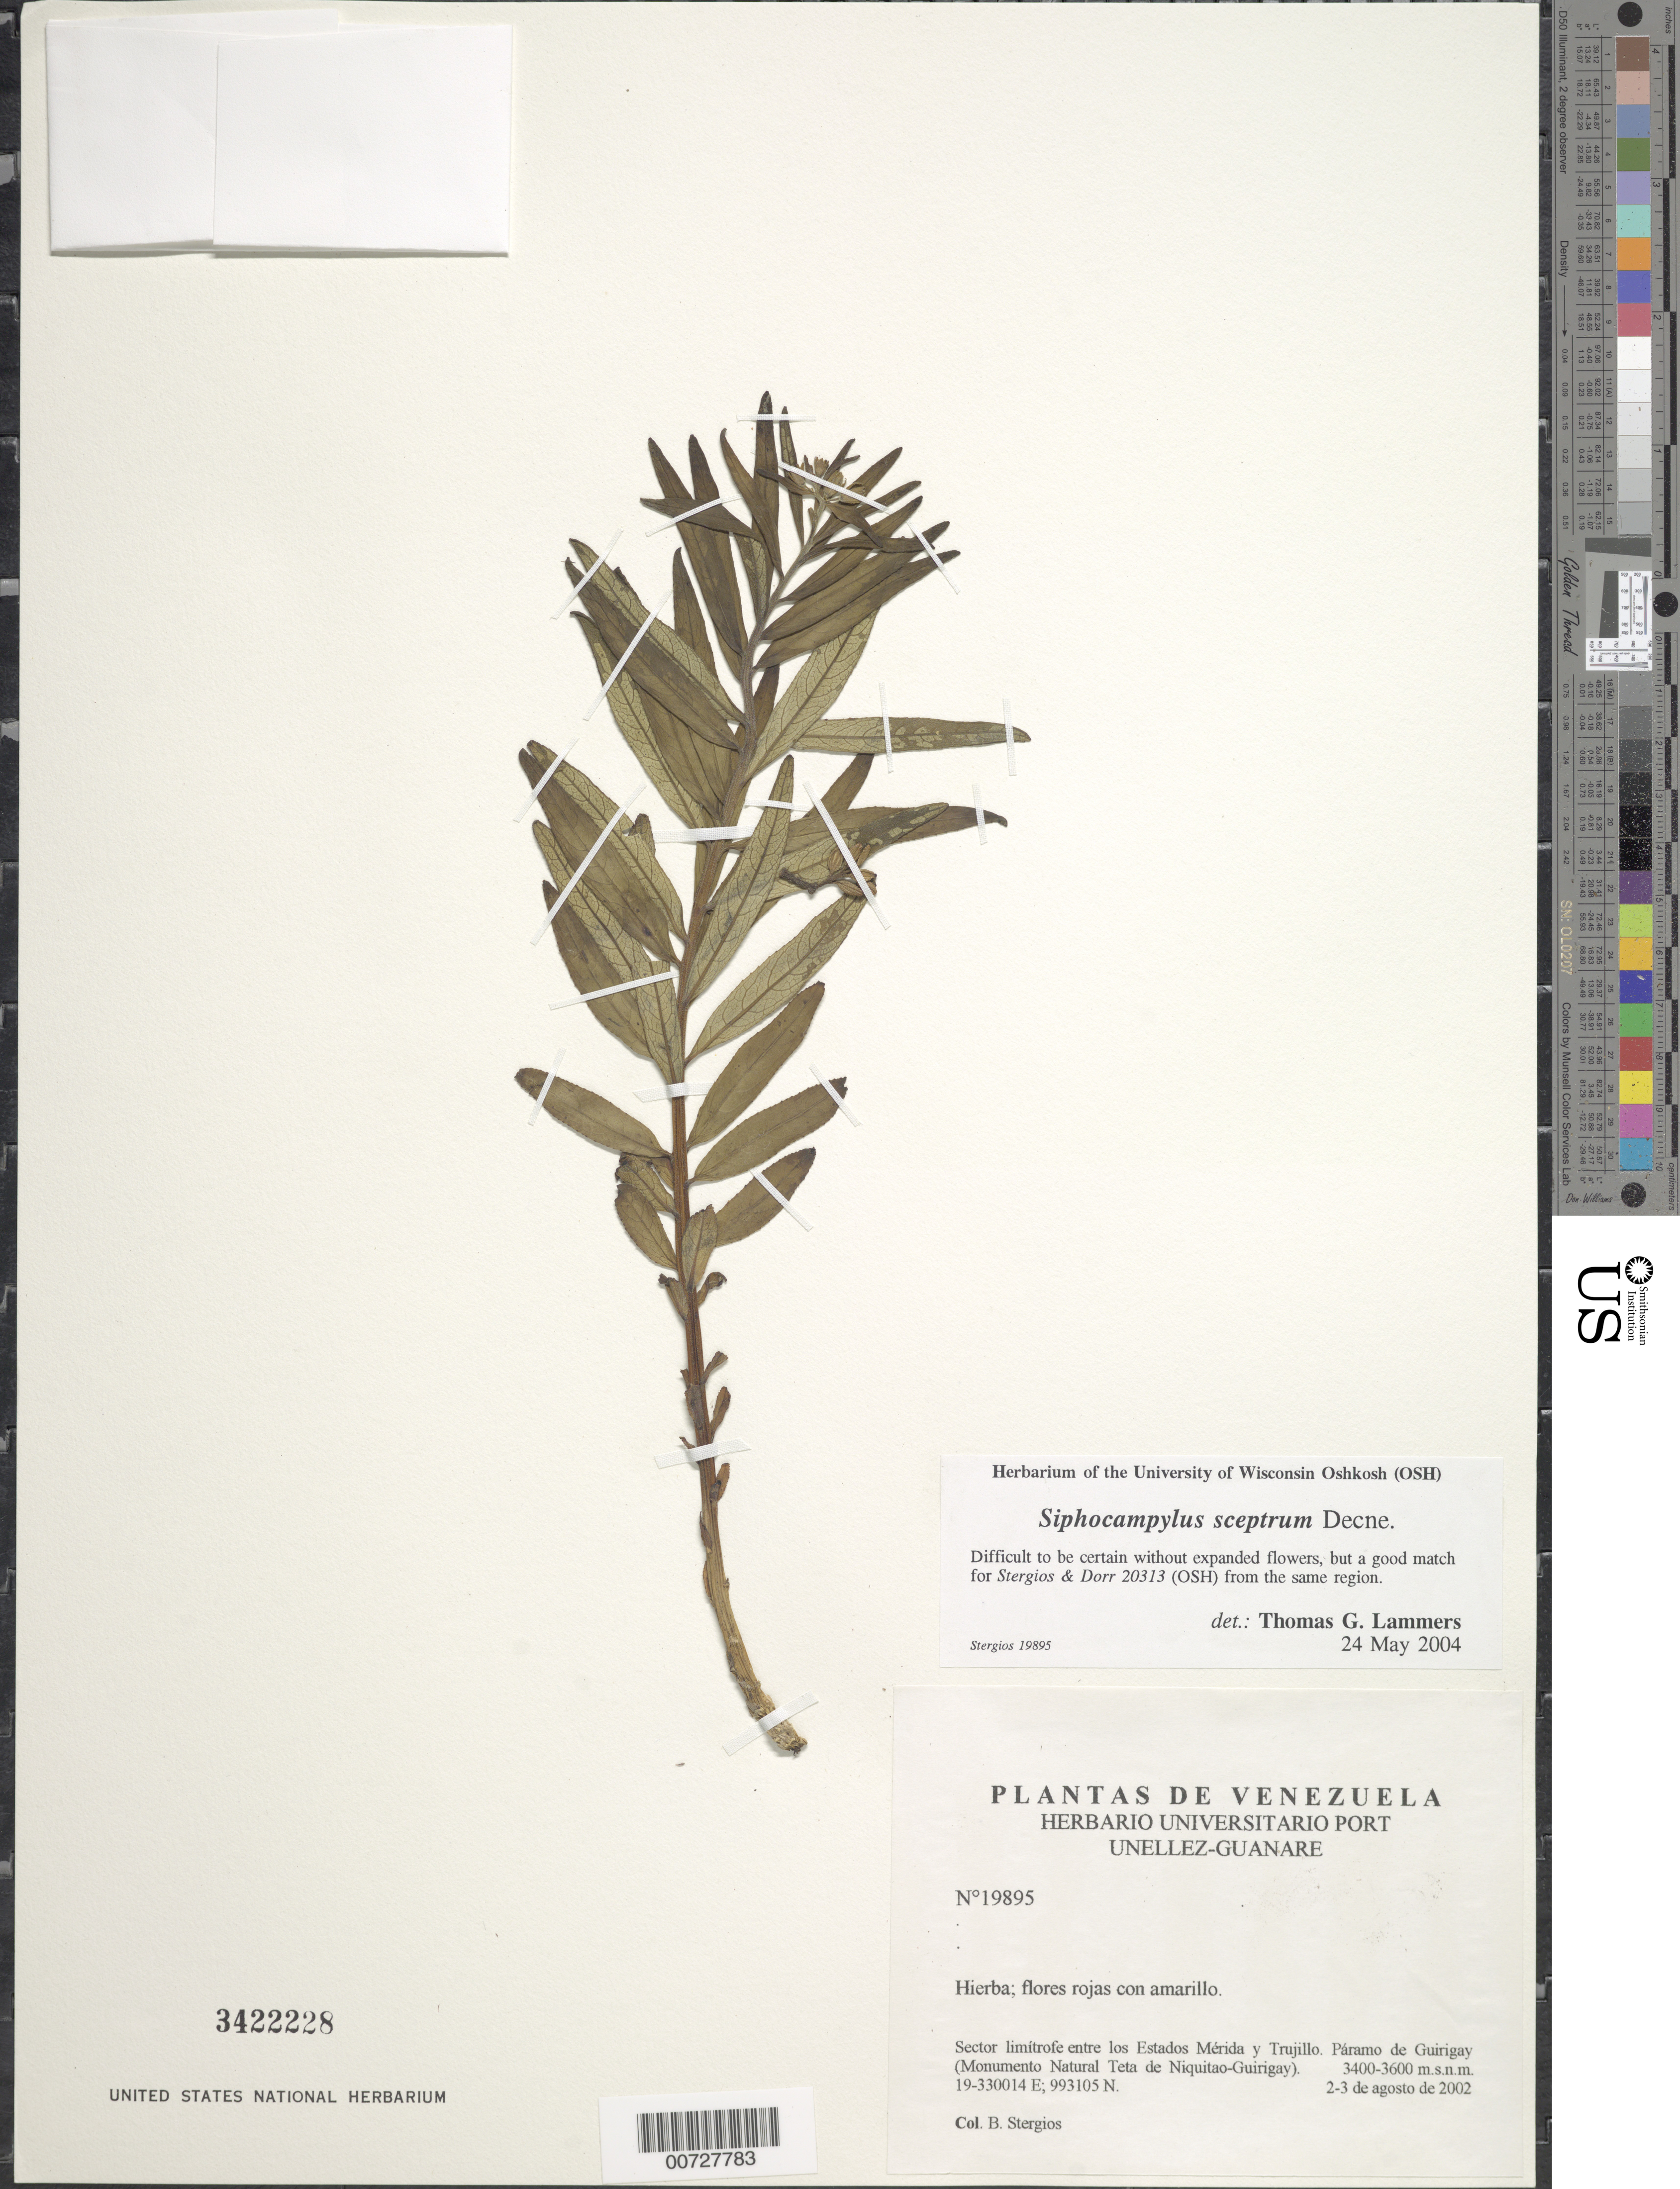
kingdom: Plantae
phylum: Tracheophyta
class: Magnoliopsida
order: Asterales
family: Campanulaceae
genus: Siphocampylus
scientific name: Siphocampylus sceptrum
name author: Decne. ex B.L. Linden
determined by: Lammers, T. G.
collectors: B. G. Stergios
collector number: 19895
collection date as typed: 02 Aug 2002 to 03 Aug 2002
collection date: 2002-08-02/2002-08-03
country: Venezuela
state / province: Trujillo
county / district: Boconó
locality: Páramo de Guirigay (Monumento Natural Teta de Niquitao-Guirigay). Sector limítrofe entre los Estados Mérida y Trujillo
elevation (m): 3400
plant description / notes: PORT, US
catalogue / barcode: US 3422228